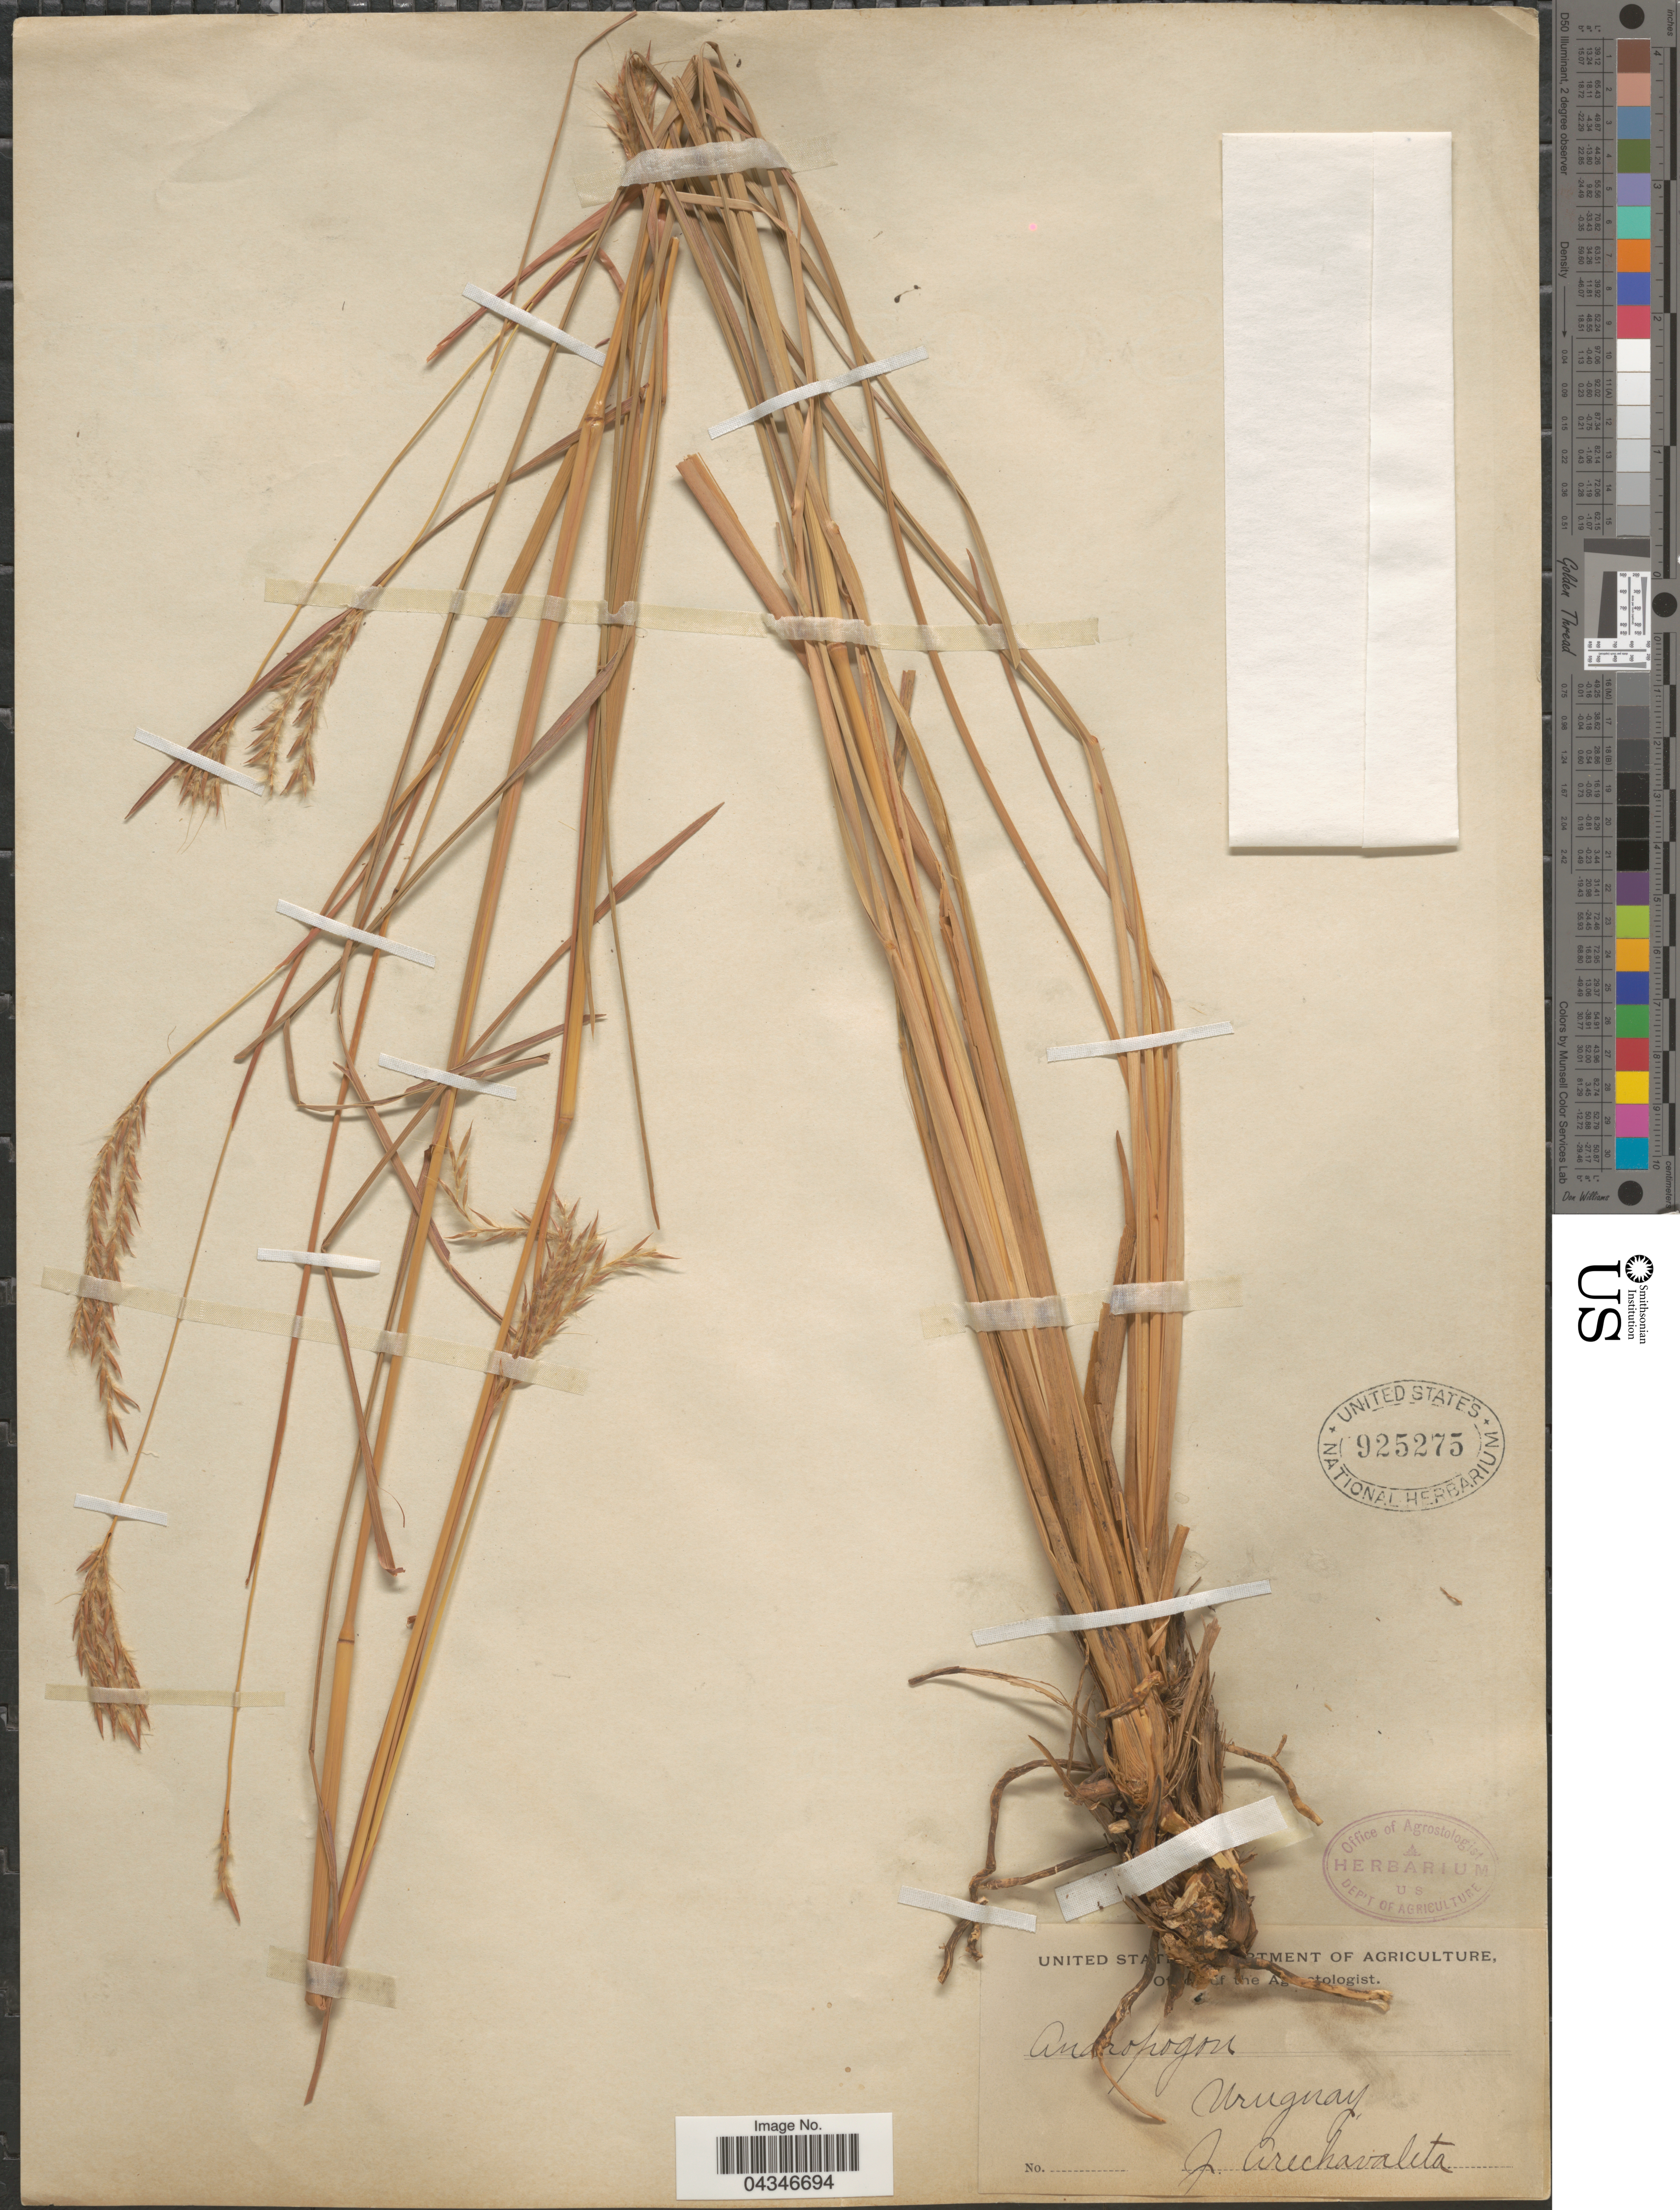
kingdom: Plantae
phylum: Tracheophyta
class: Liliopsida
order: Poales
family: Poaceae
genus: Andropogon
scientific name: Andropogon sp.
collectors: J. Arechavaleta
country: Uruguay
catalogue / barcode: US 925275